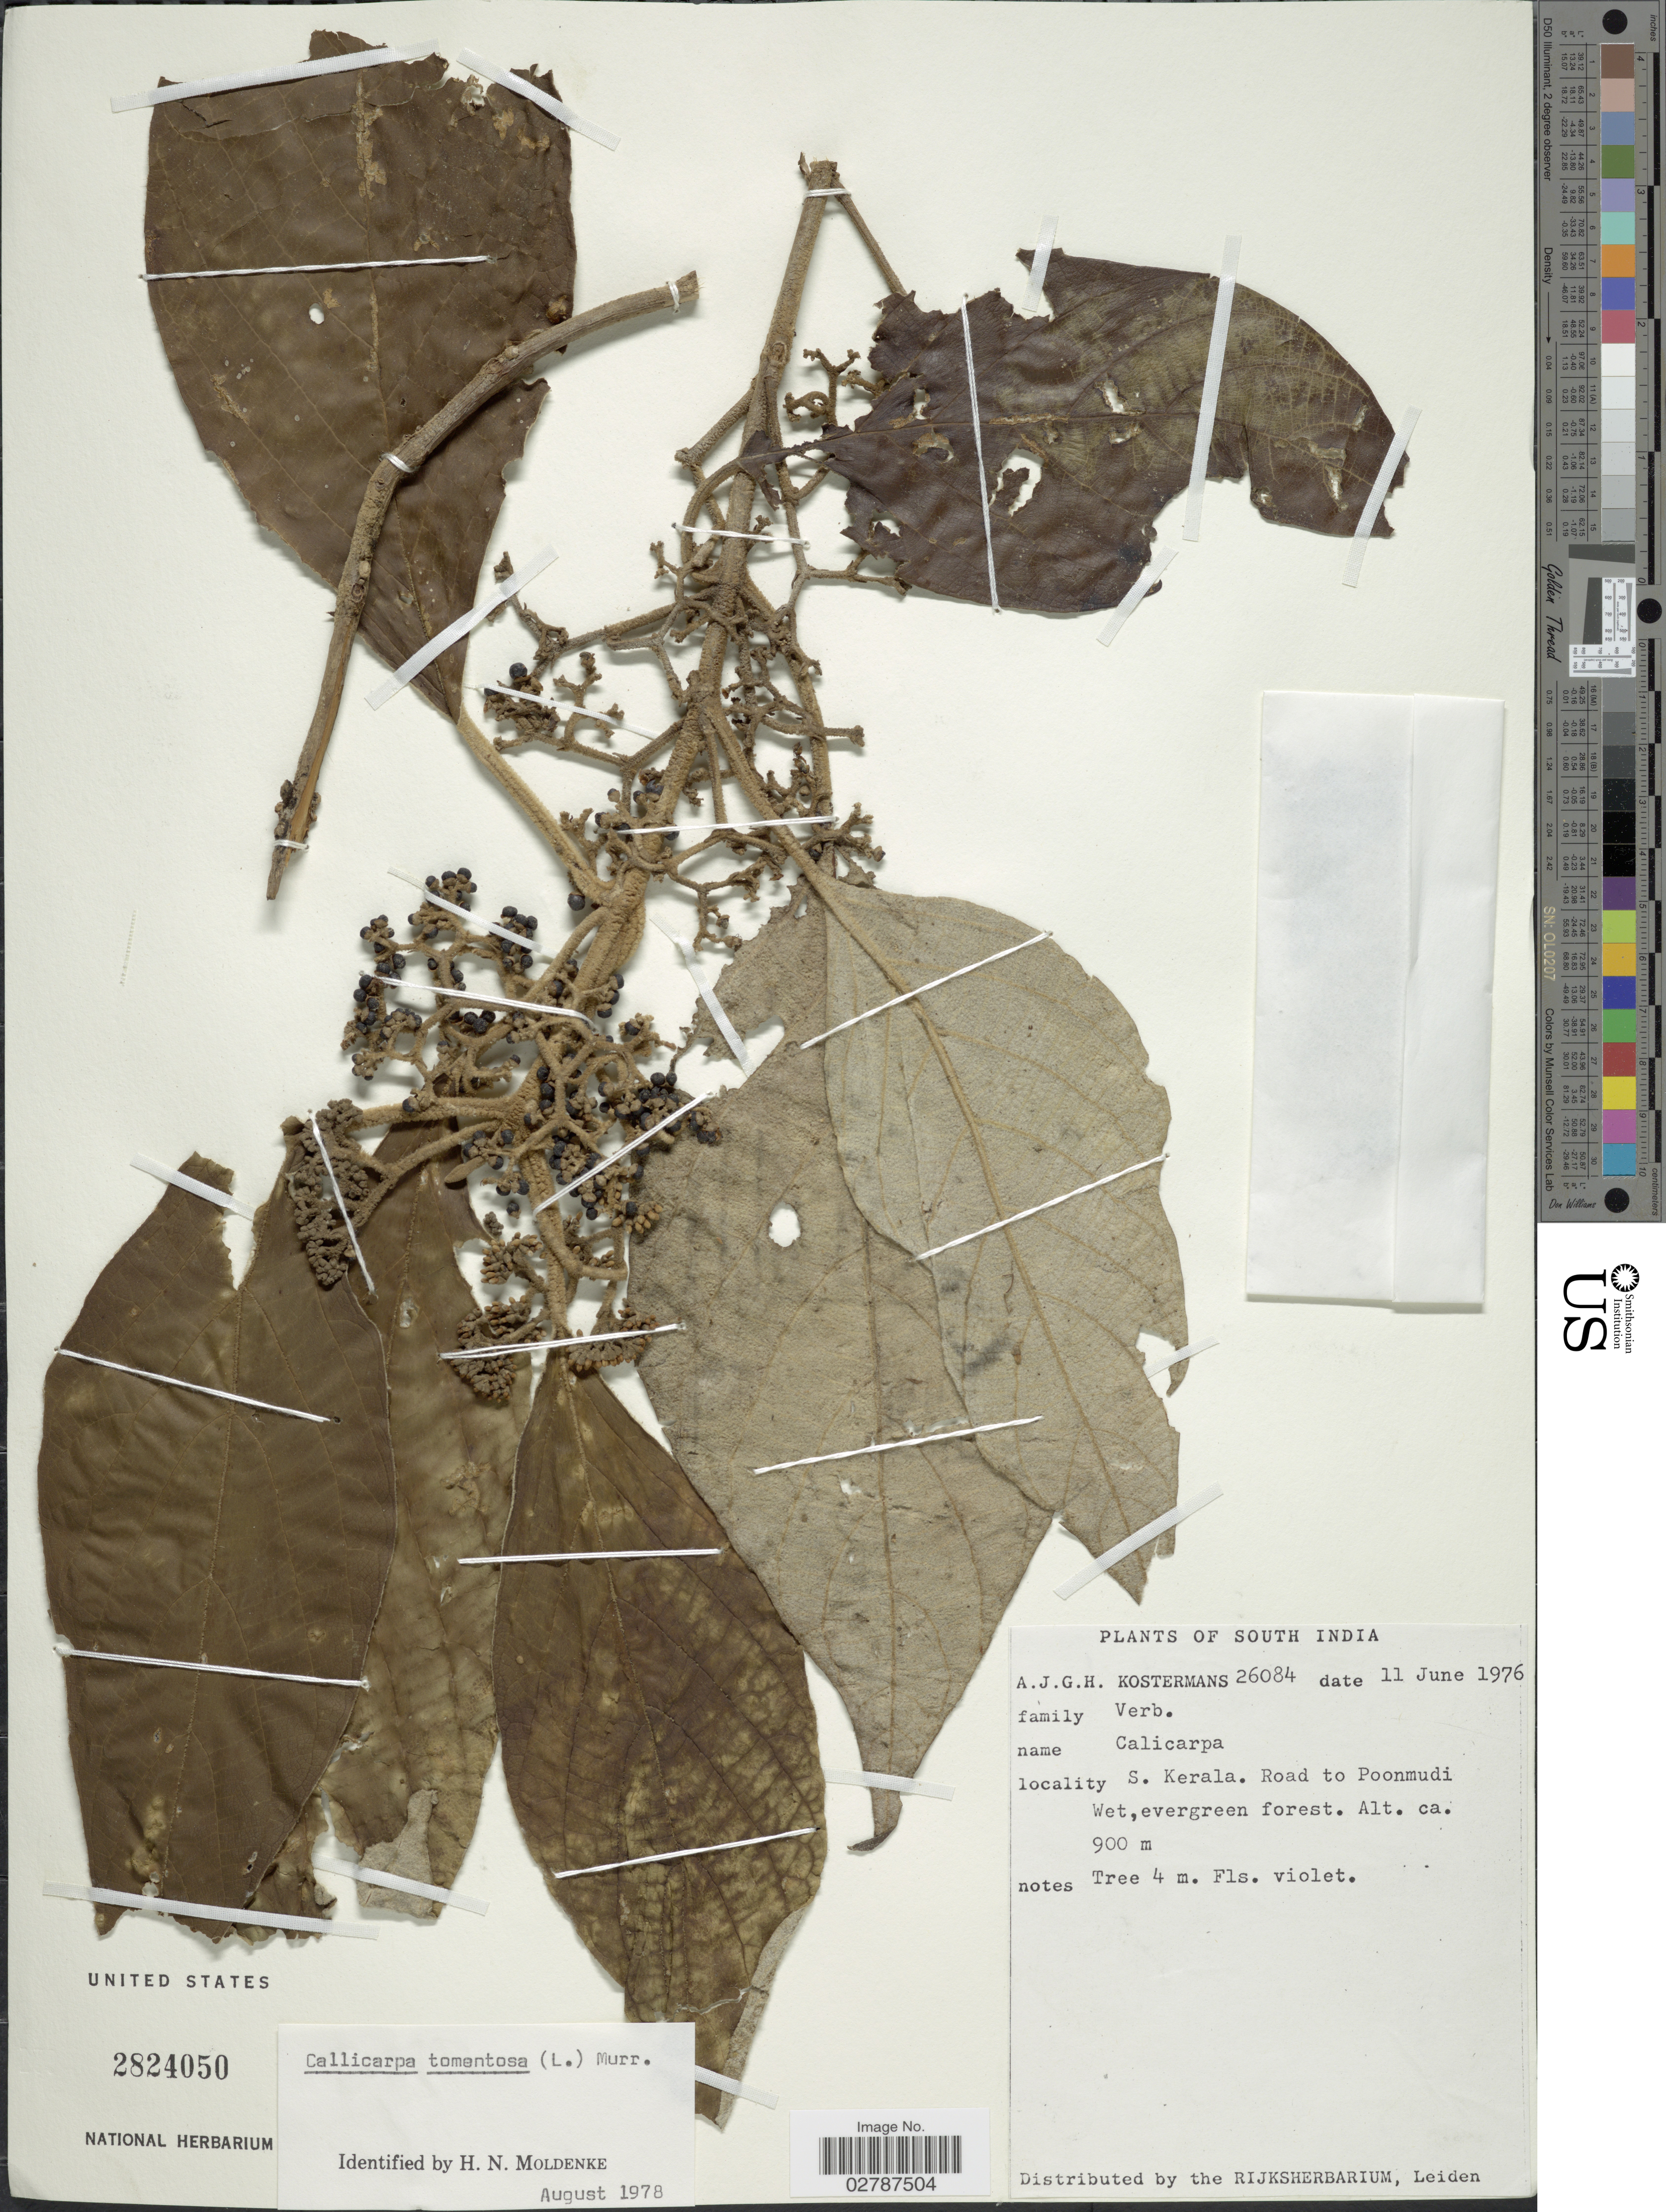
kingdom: Plantae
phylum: Tracheophyta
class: Magnoliopsida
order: Lamiales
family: Lamiaceae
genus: Callicarpa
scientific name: Callicarpa tomentosa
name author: (L.) L.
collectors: A. J. G. Kostermans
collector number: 26084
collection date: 1976-06-11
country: India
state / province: Kerala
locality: South India. S. Kerala. Road to Punmodi.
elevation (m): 900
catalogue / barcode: US 2824050